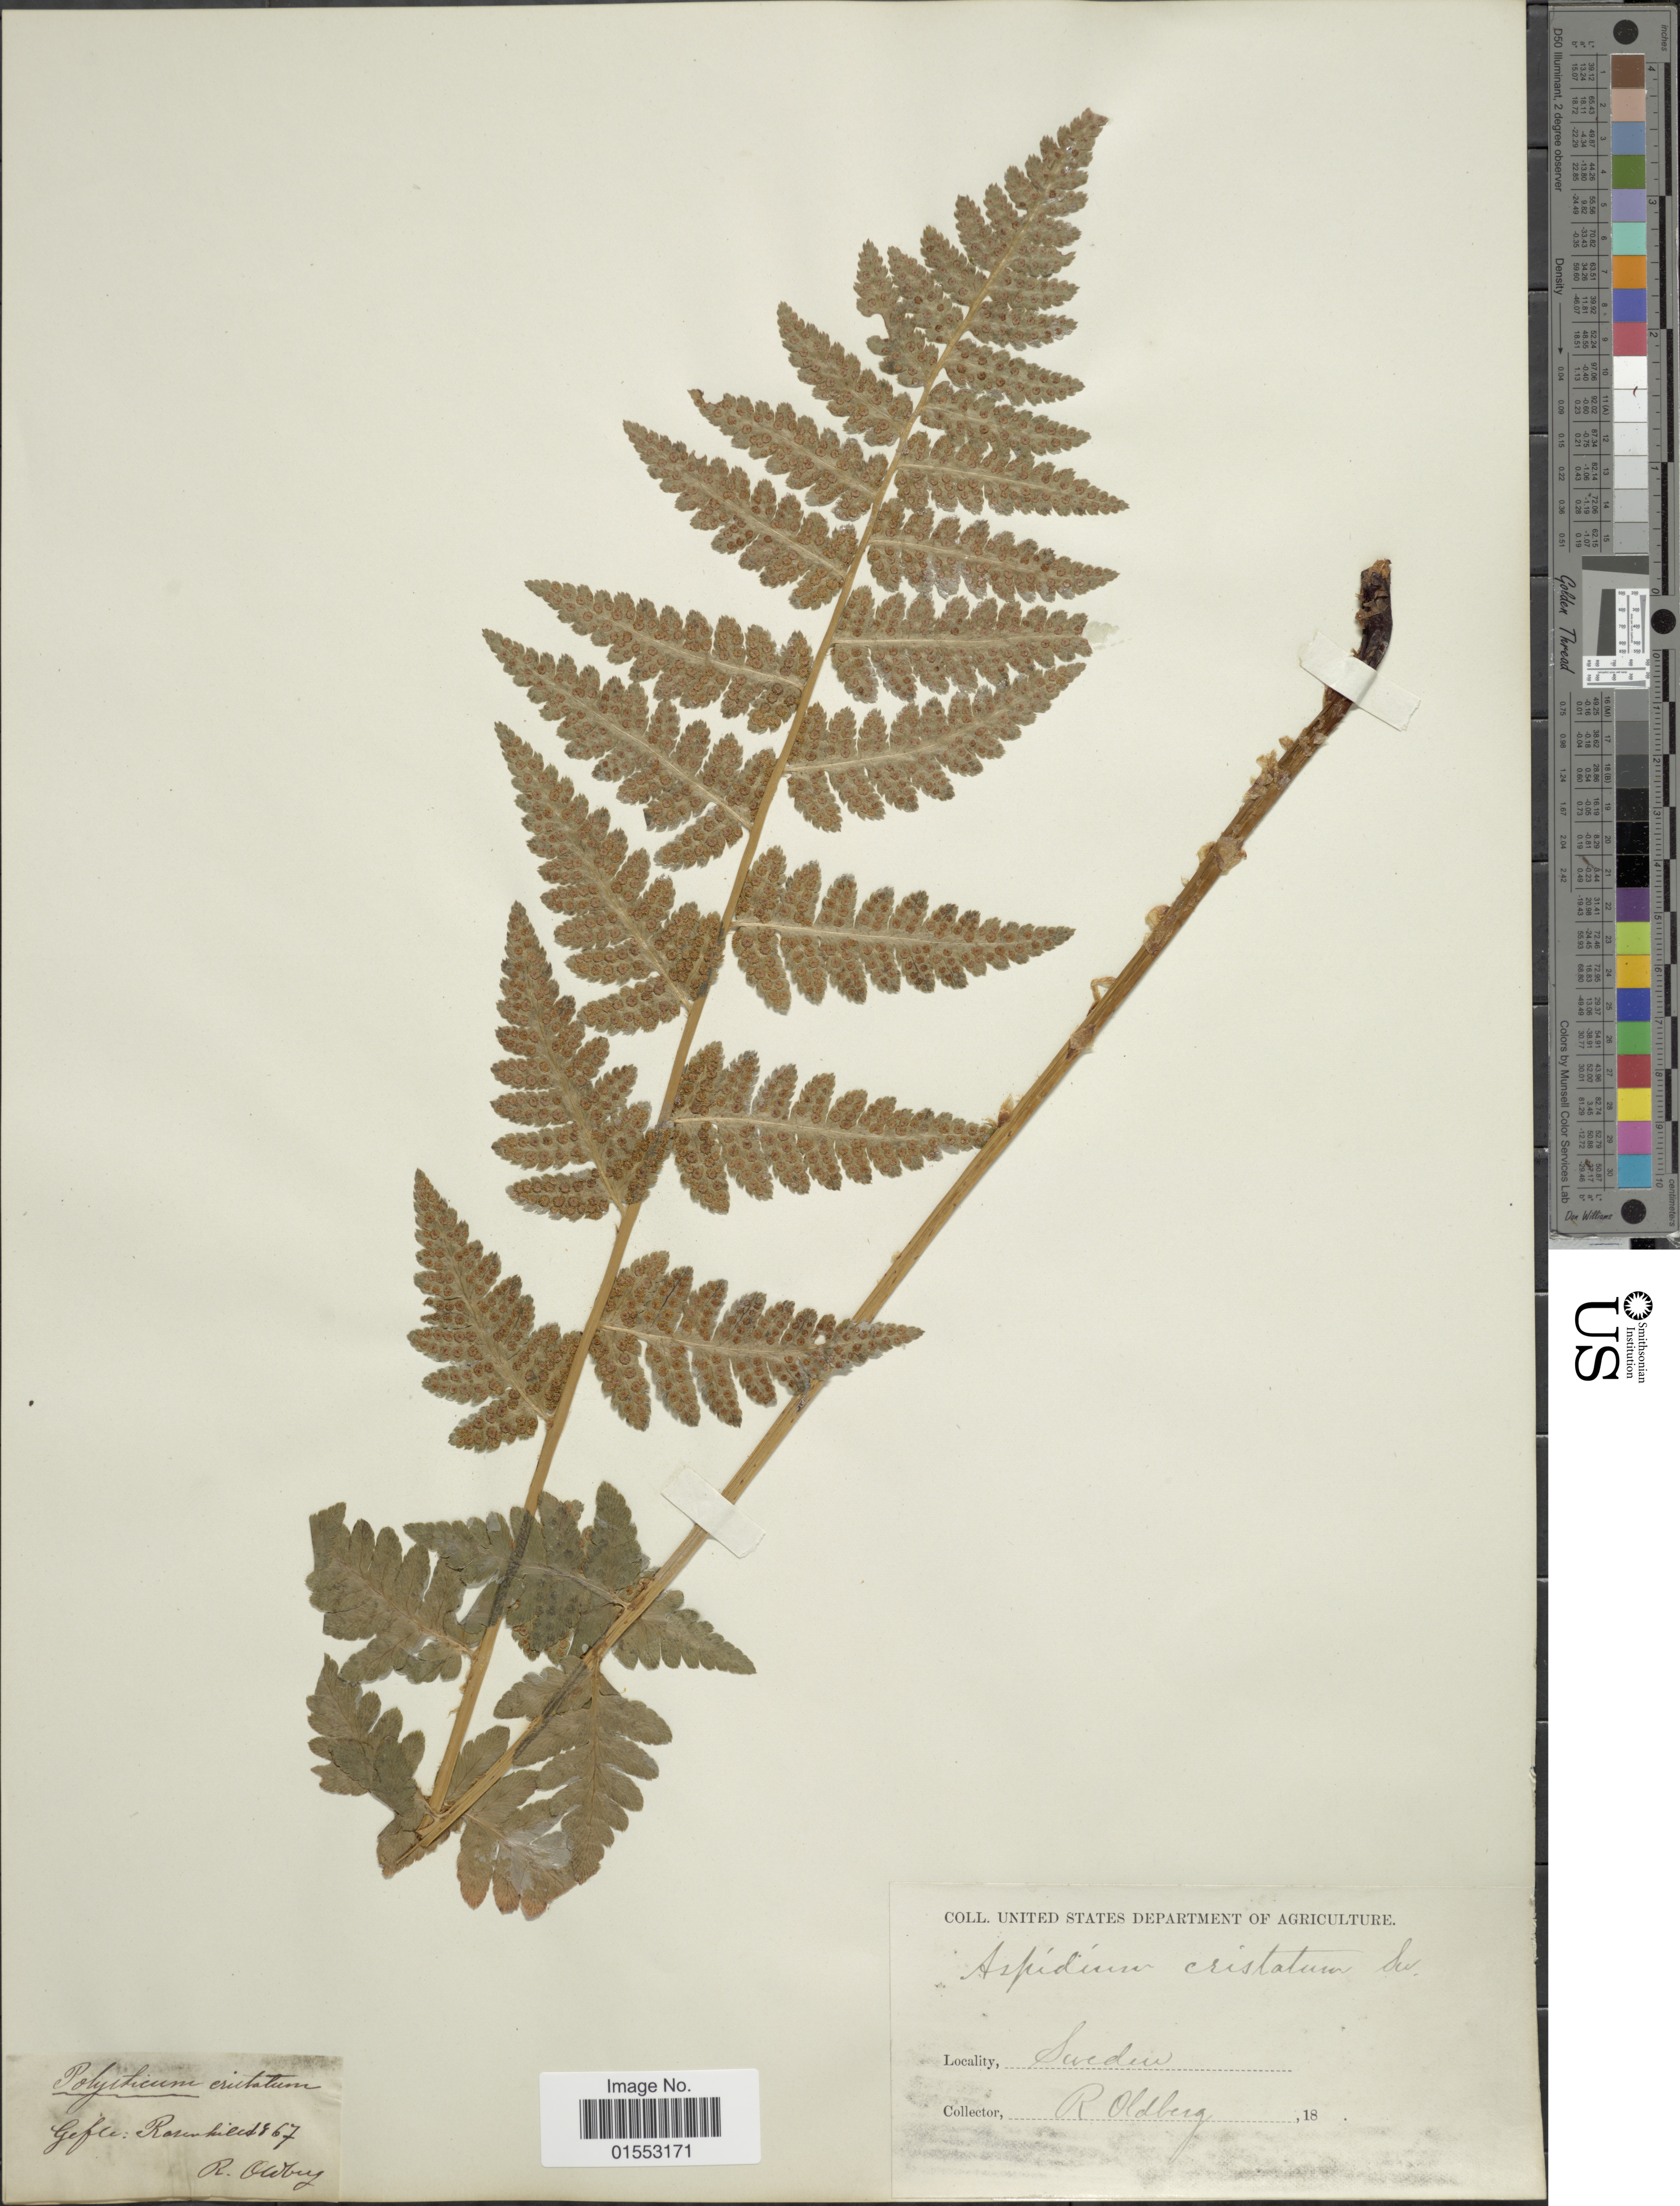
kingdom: Plantae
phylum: Tracheophyta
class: Polypodiopsida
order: Polypodiales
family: Dryopteridaceae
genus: Dryopteris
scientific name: Dryopteris cristata var. spinulosa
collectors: R. Oldberg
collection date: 1867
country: Sweden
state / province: Gävleborg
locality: Gefle: Rosenhill.